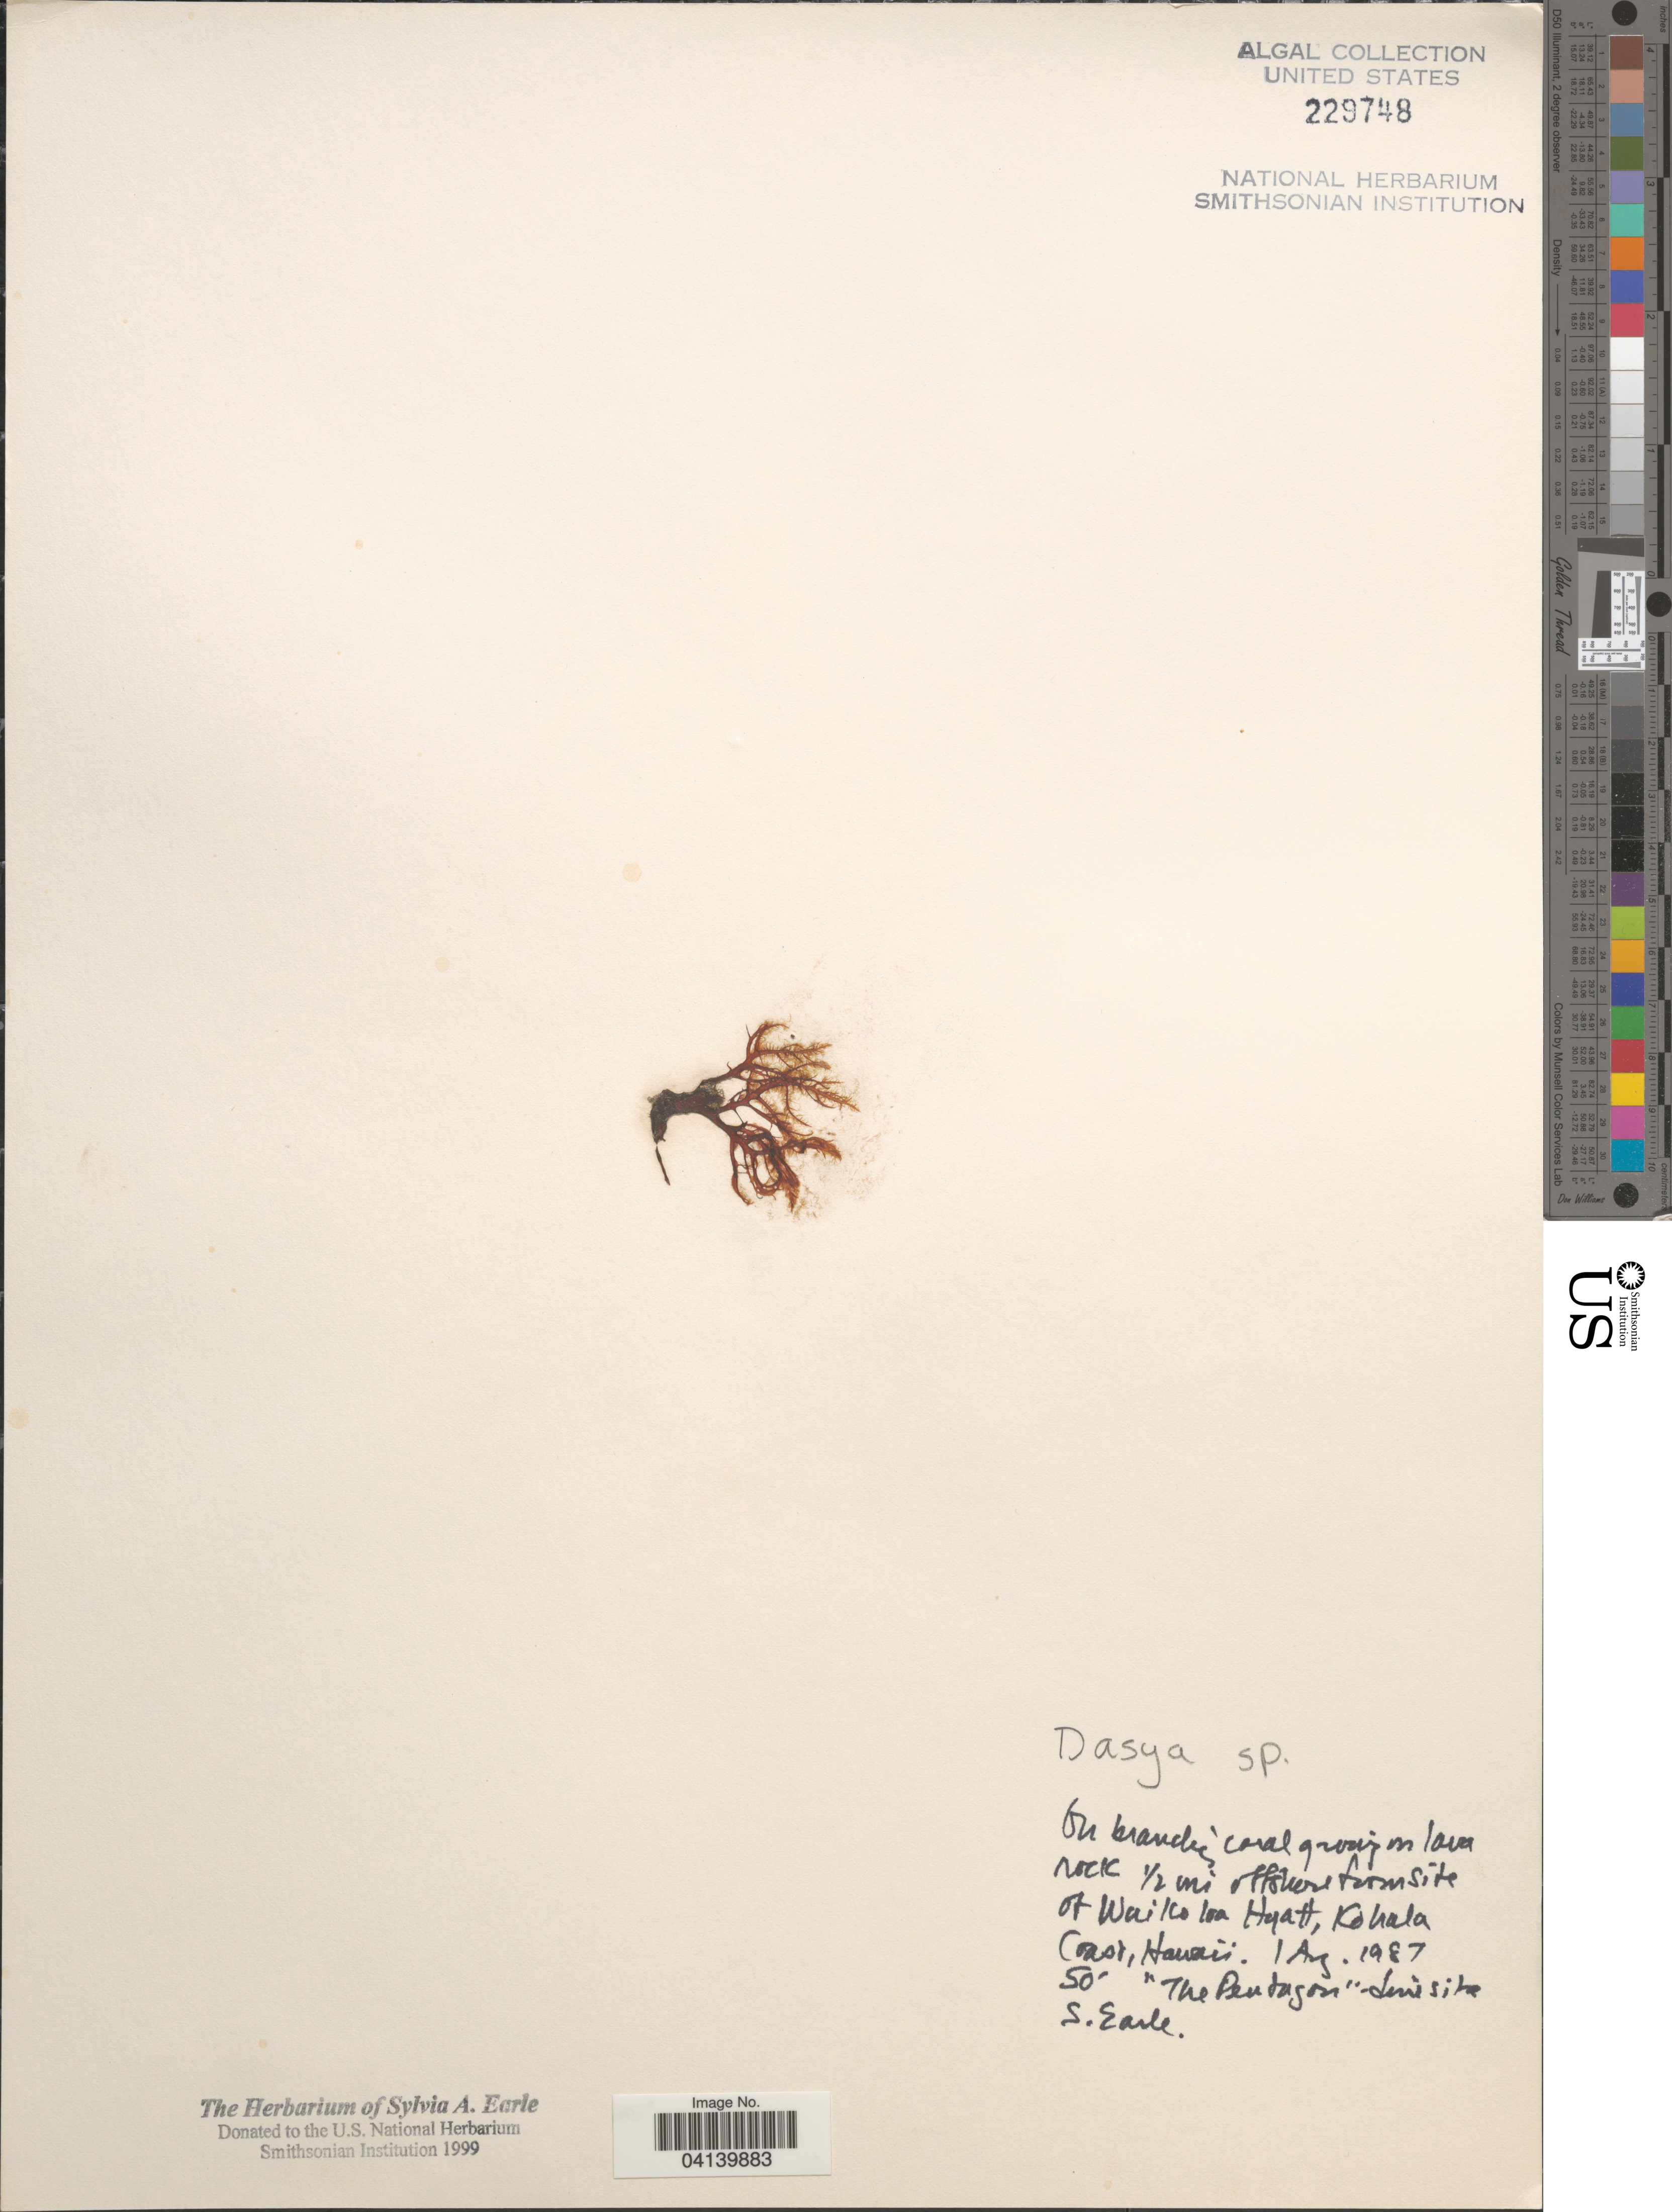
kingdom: Plantae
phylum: Rhodophyta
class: Florideophyceae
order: Ceramiales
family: Dasyaceae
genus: Dasya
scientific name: Dasya sp.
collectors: S. A. Earle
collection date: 1987-08-01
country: United States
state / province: Hawaii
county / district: Hawaii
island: Hawaii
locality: Growing in lava rock ½ mi offshore formsite of Waikoloa Hyatt, Kohala Coast.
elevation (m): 15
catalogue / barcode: US 229748